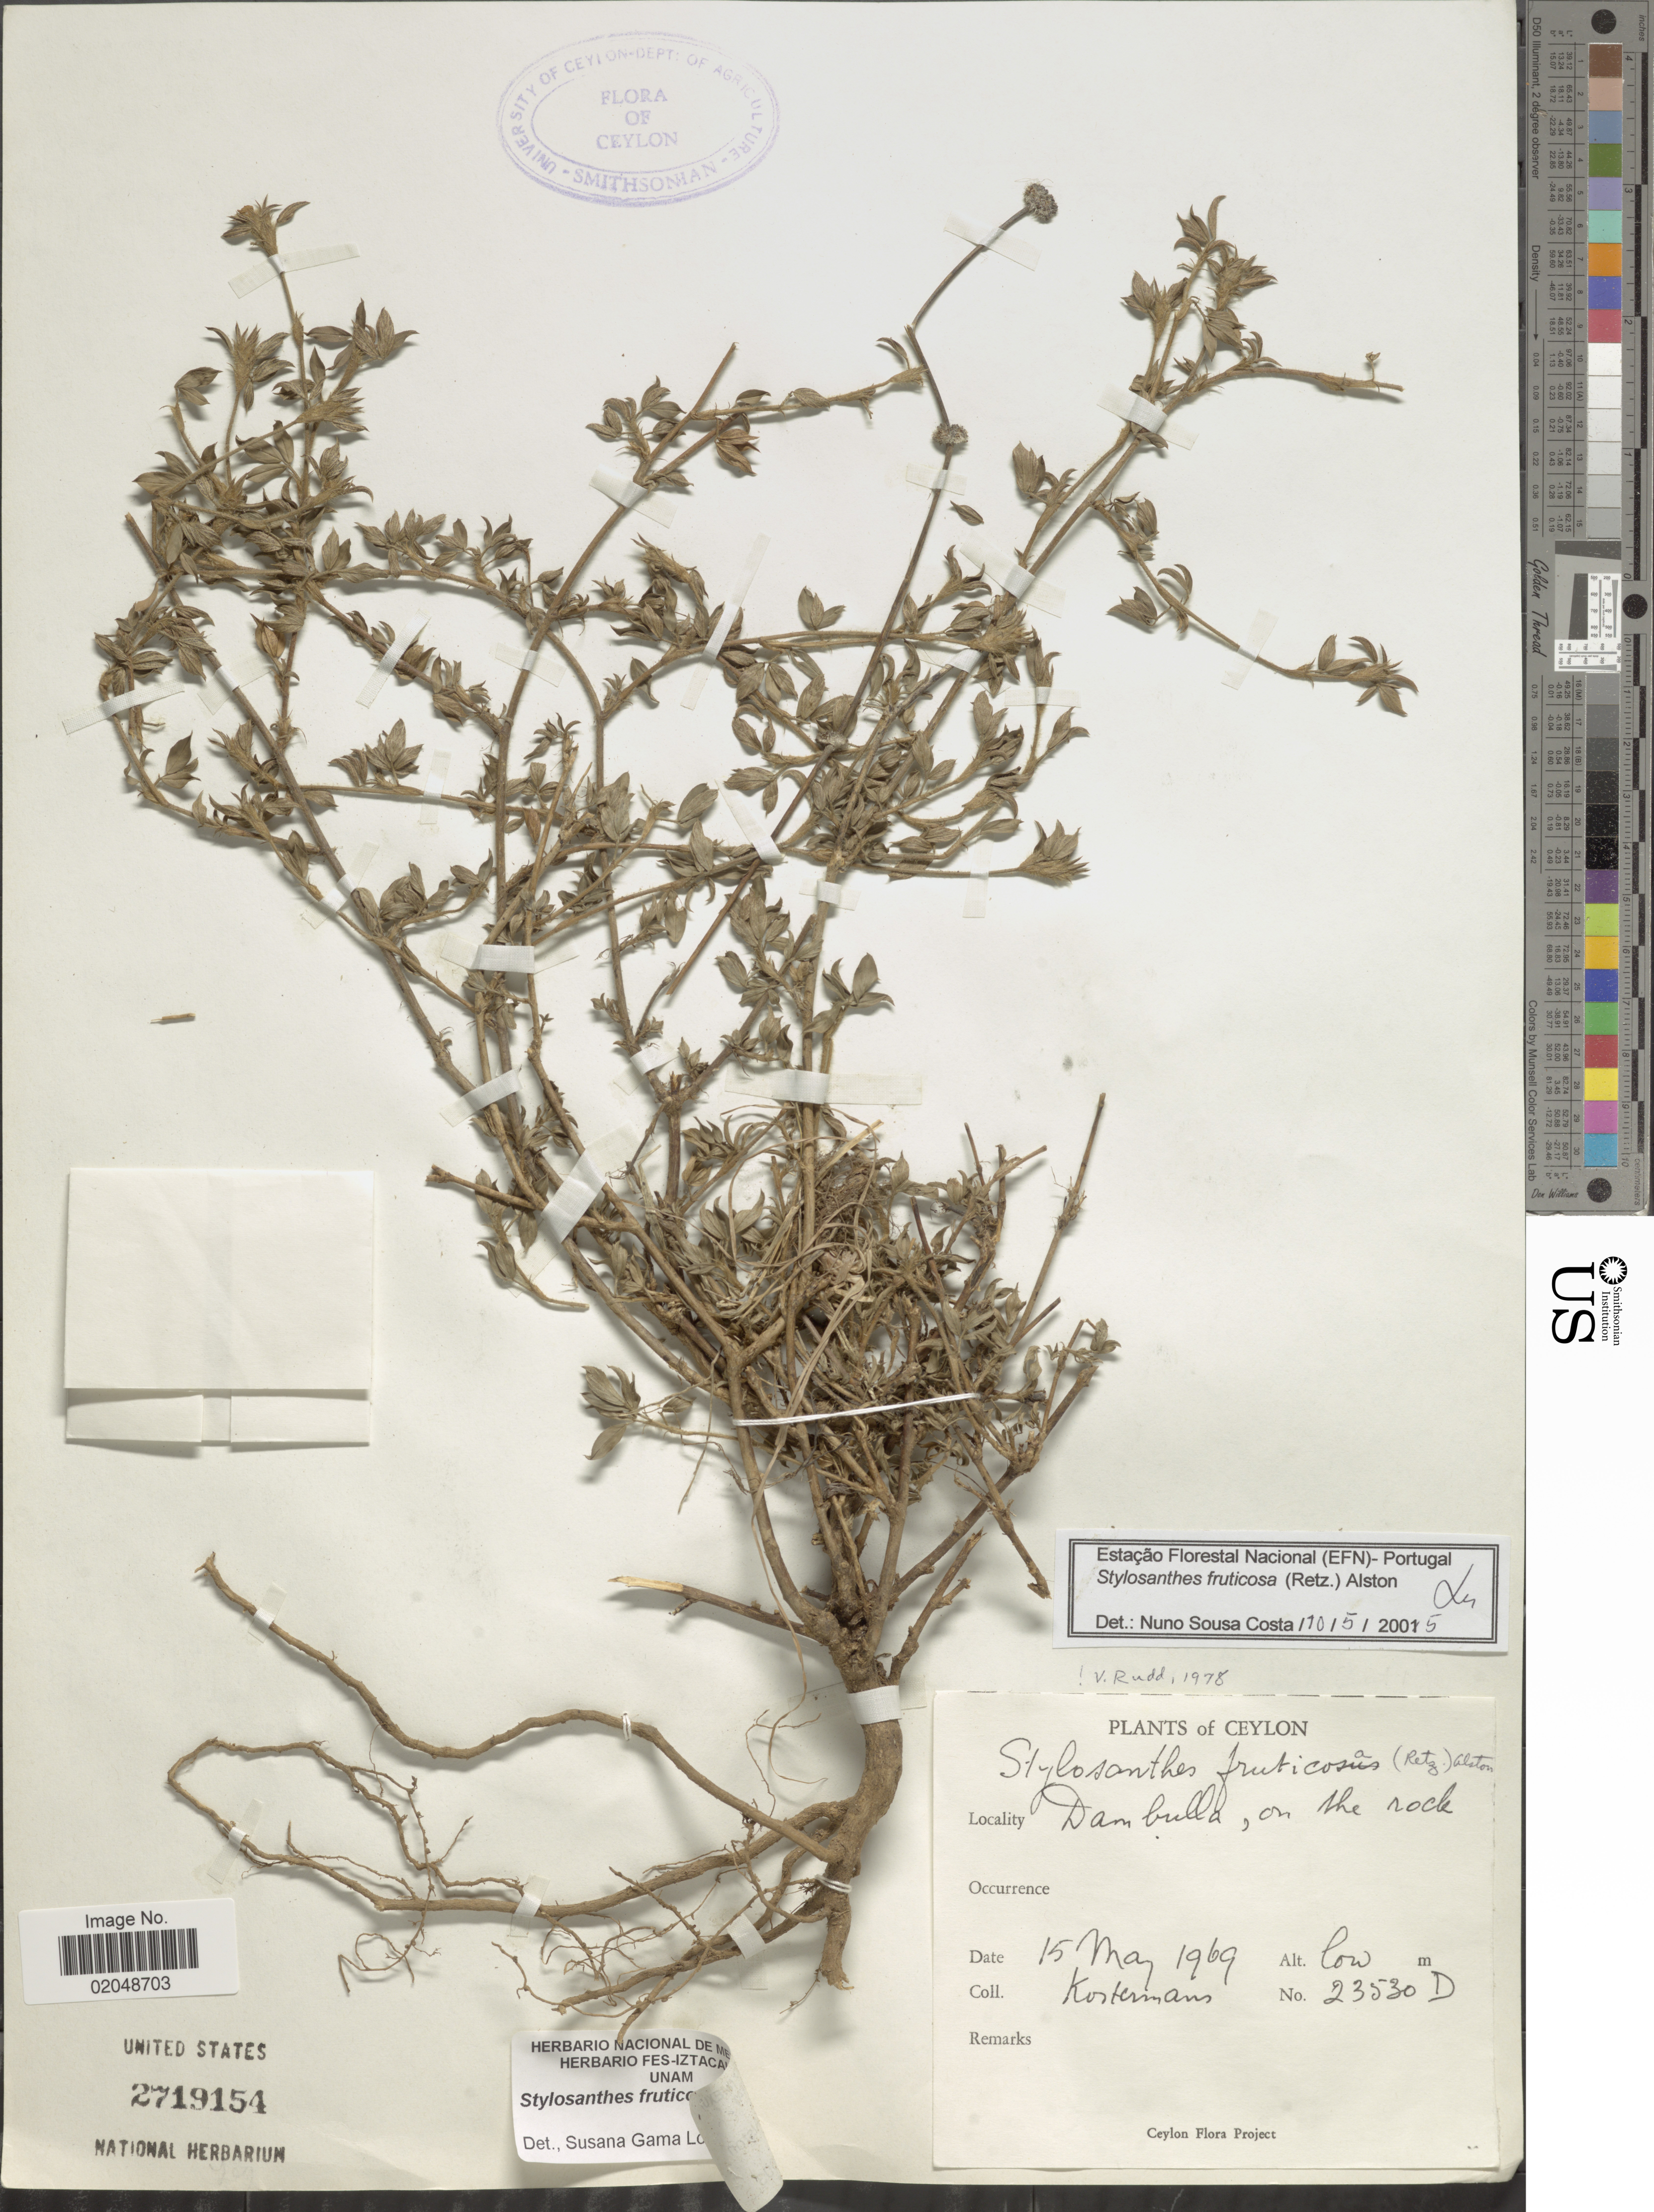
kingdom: Plantae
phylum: Tracheophyta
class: Magnoliopsida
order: Fabales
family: Fabaceae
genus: Stylosanthes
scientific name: Stylosanthes fruticosa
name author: (Retz.) Alston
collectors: Kostermans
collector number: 23530D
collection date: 1969-05-15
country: Sri Lanka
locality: Ceylon, Danbulla, on the rock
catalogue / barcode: US 2719154